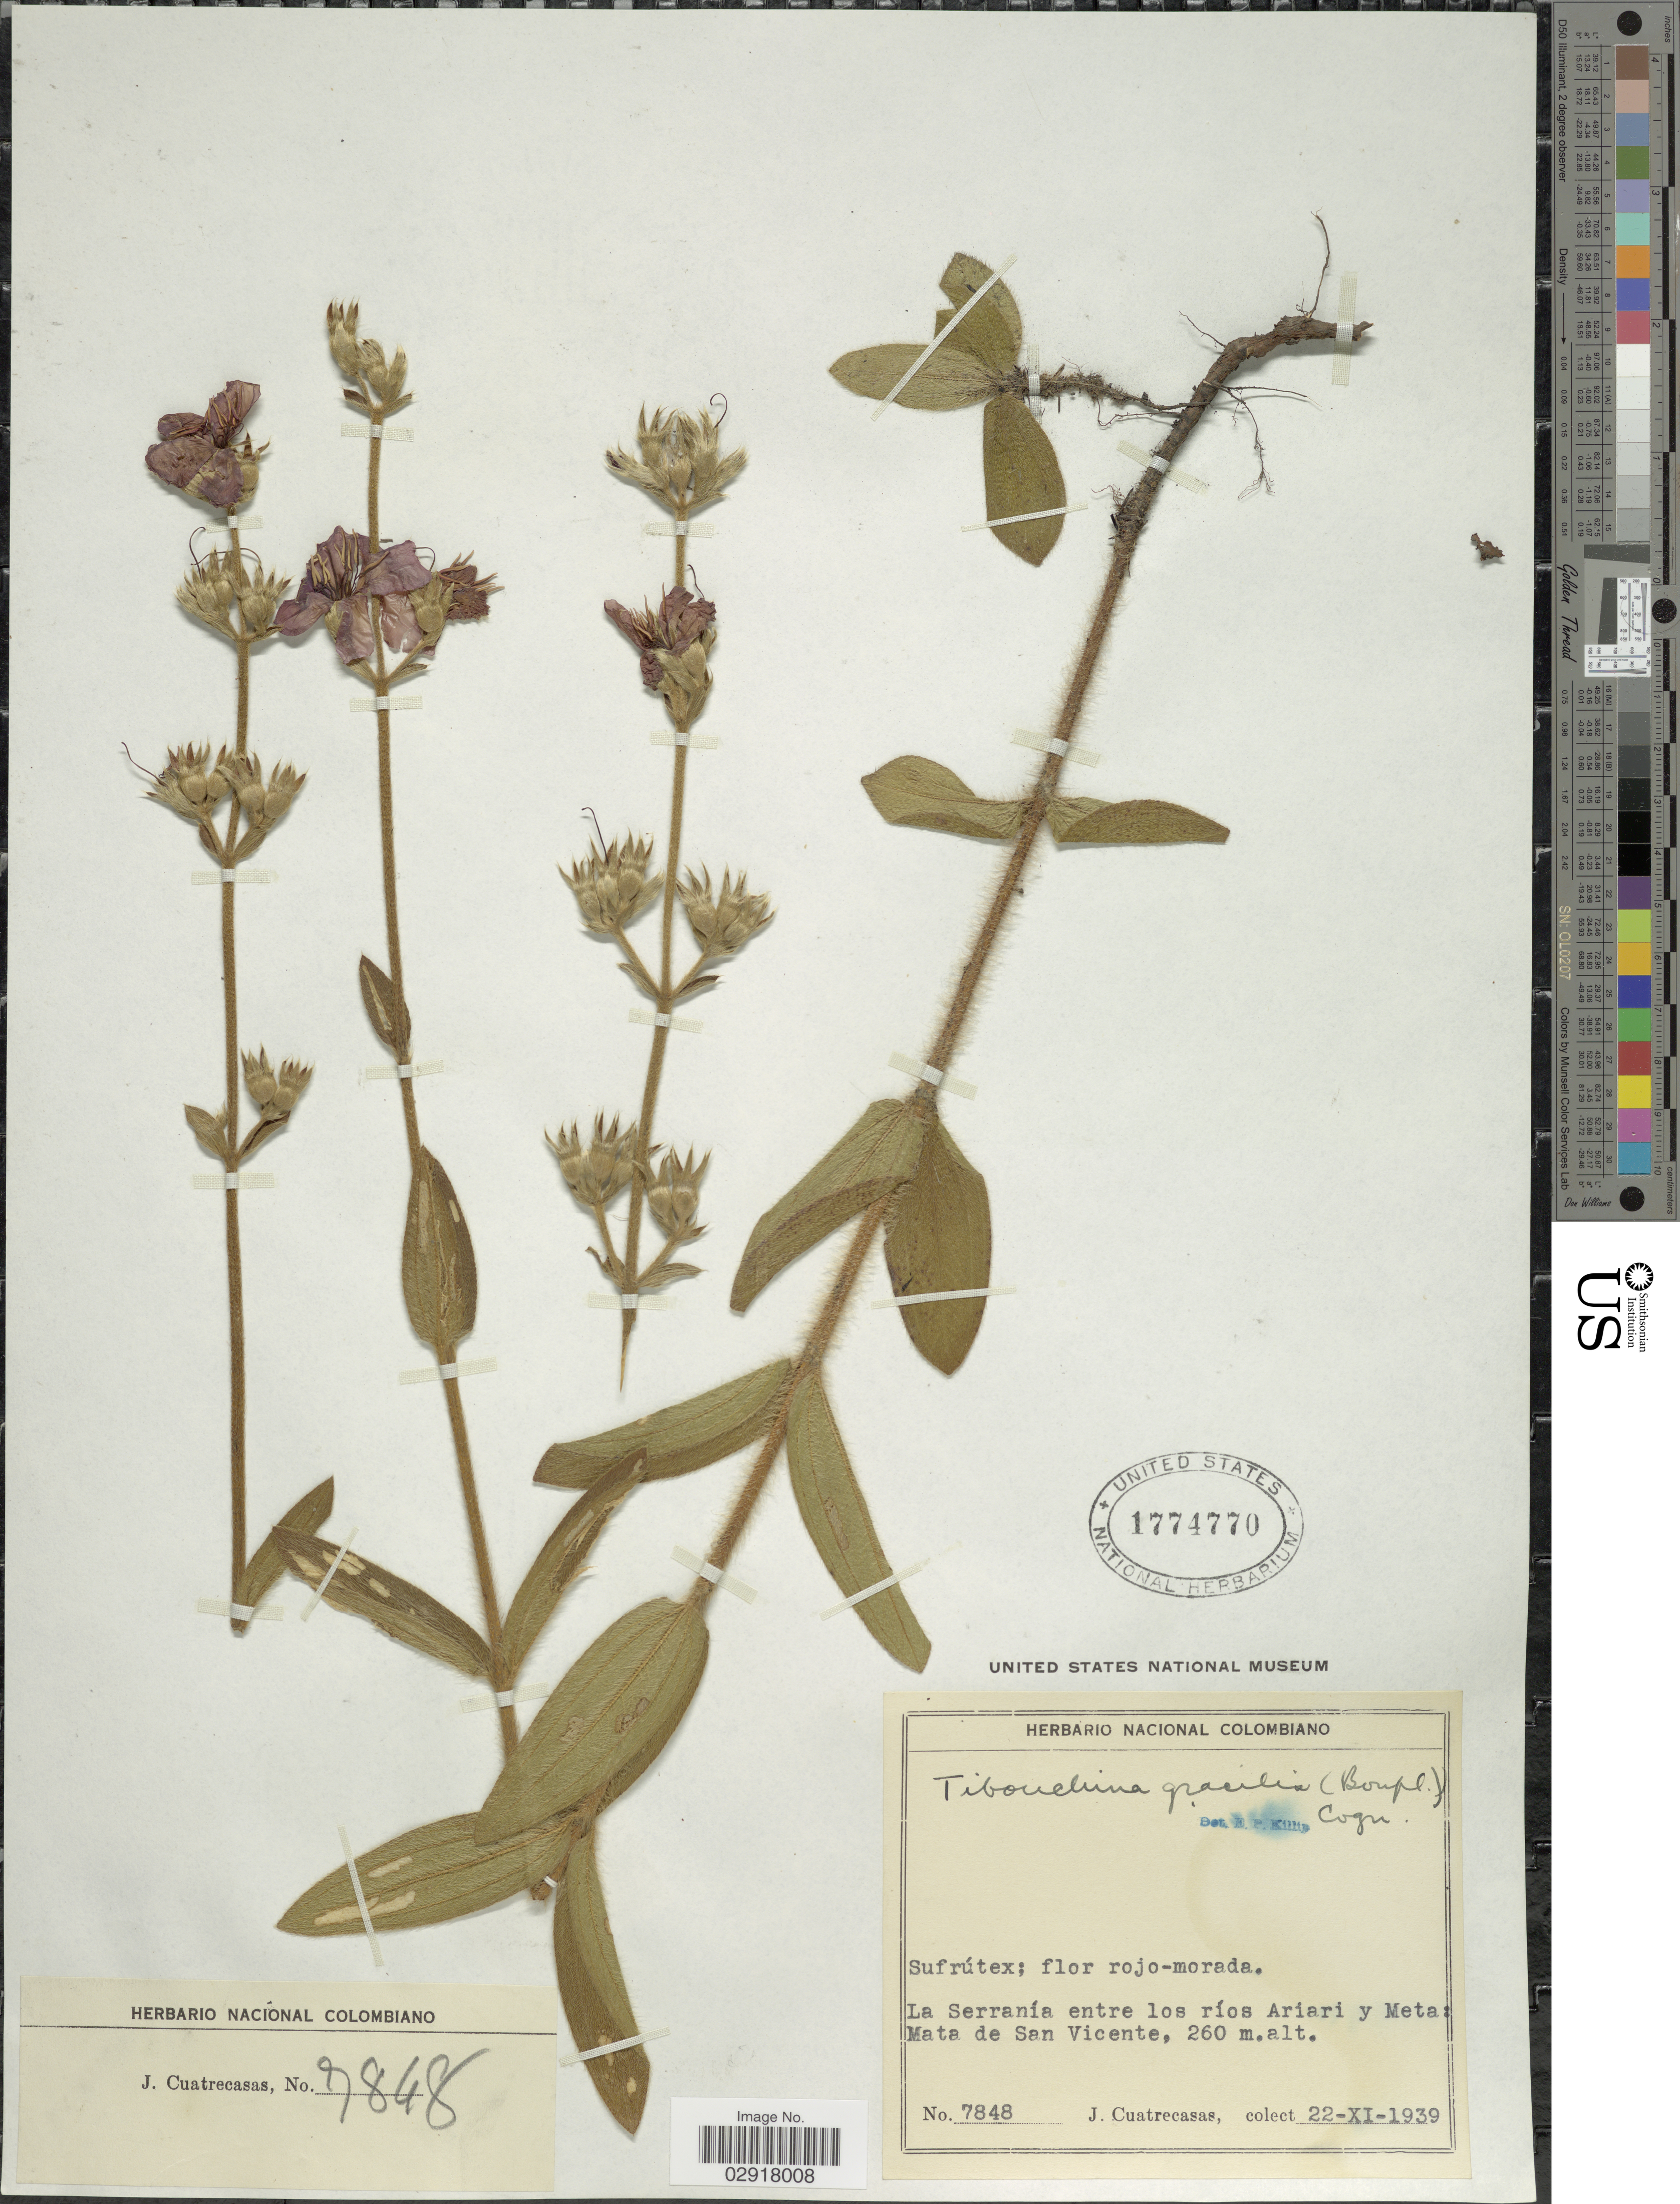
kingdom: Plantae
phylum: Tracheophyta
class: Magnoliopsida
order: Myrtales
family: Melastomataceae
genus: Chaetogastra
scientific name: Chaetogastra gracilis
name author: (Bonpl.) DC.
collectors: J. Cuatrecasas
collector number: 7848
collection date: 1939-11-22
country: Colombia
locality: La Serranía entre los ríos Ariari y Meta: Mata de San Vicente.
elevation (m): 260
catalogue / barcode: US 1774770